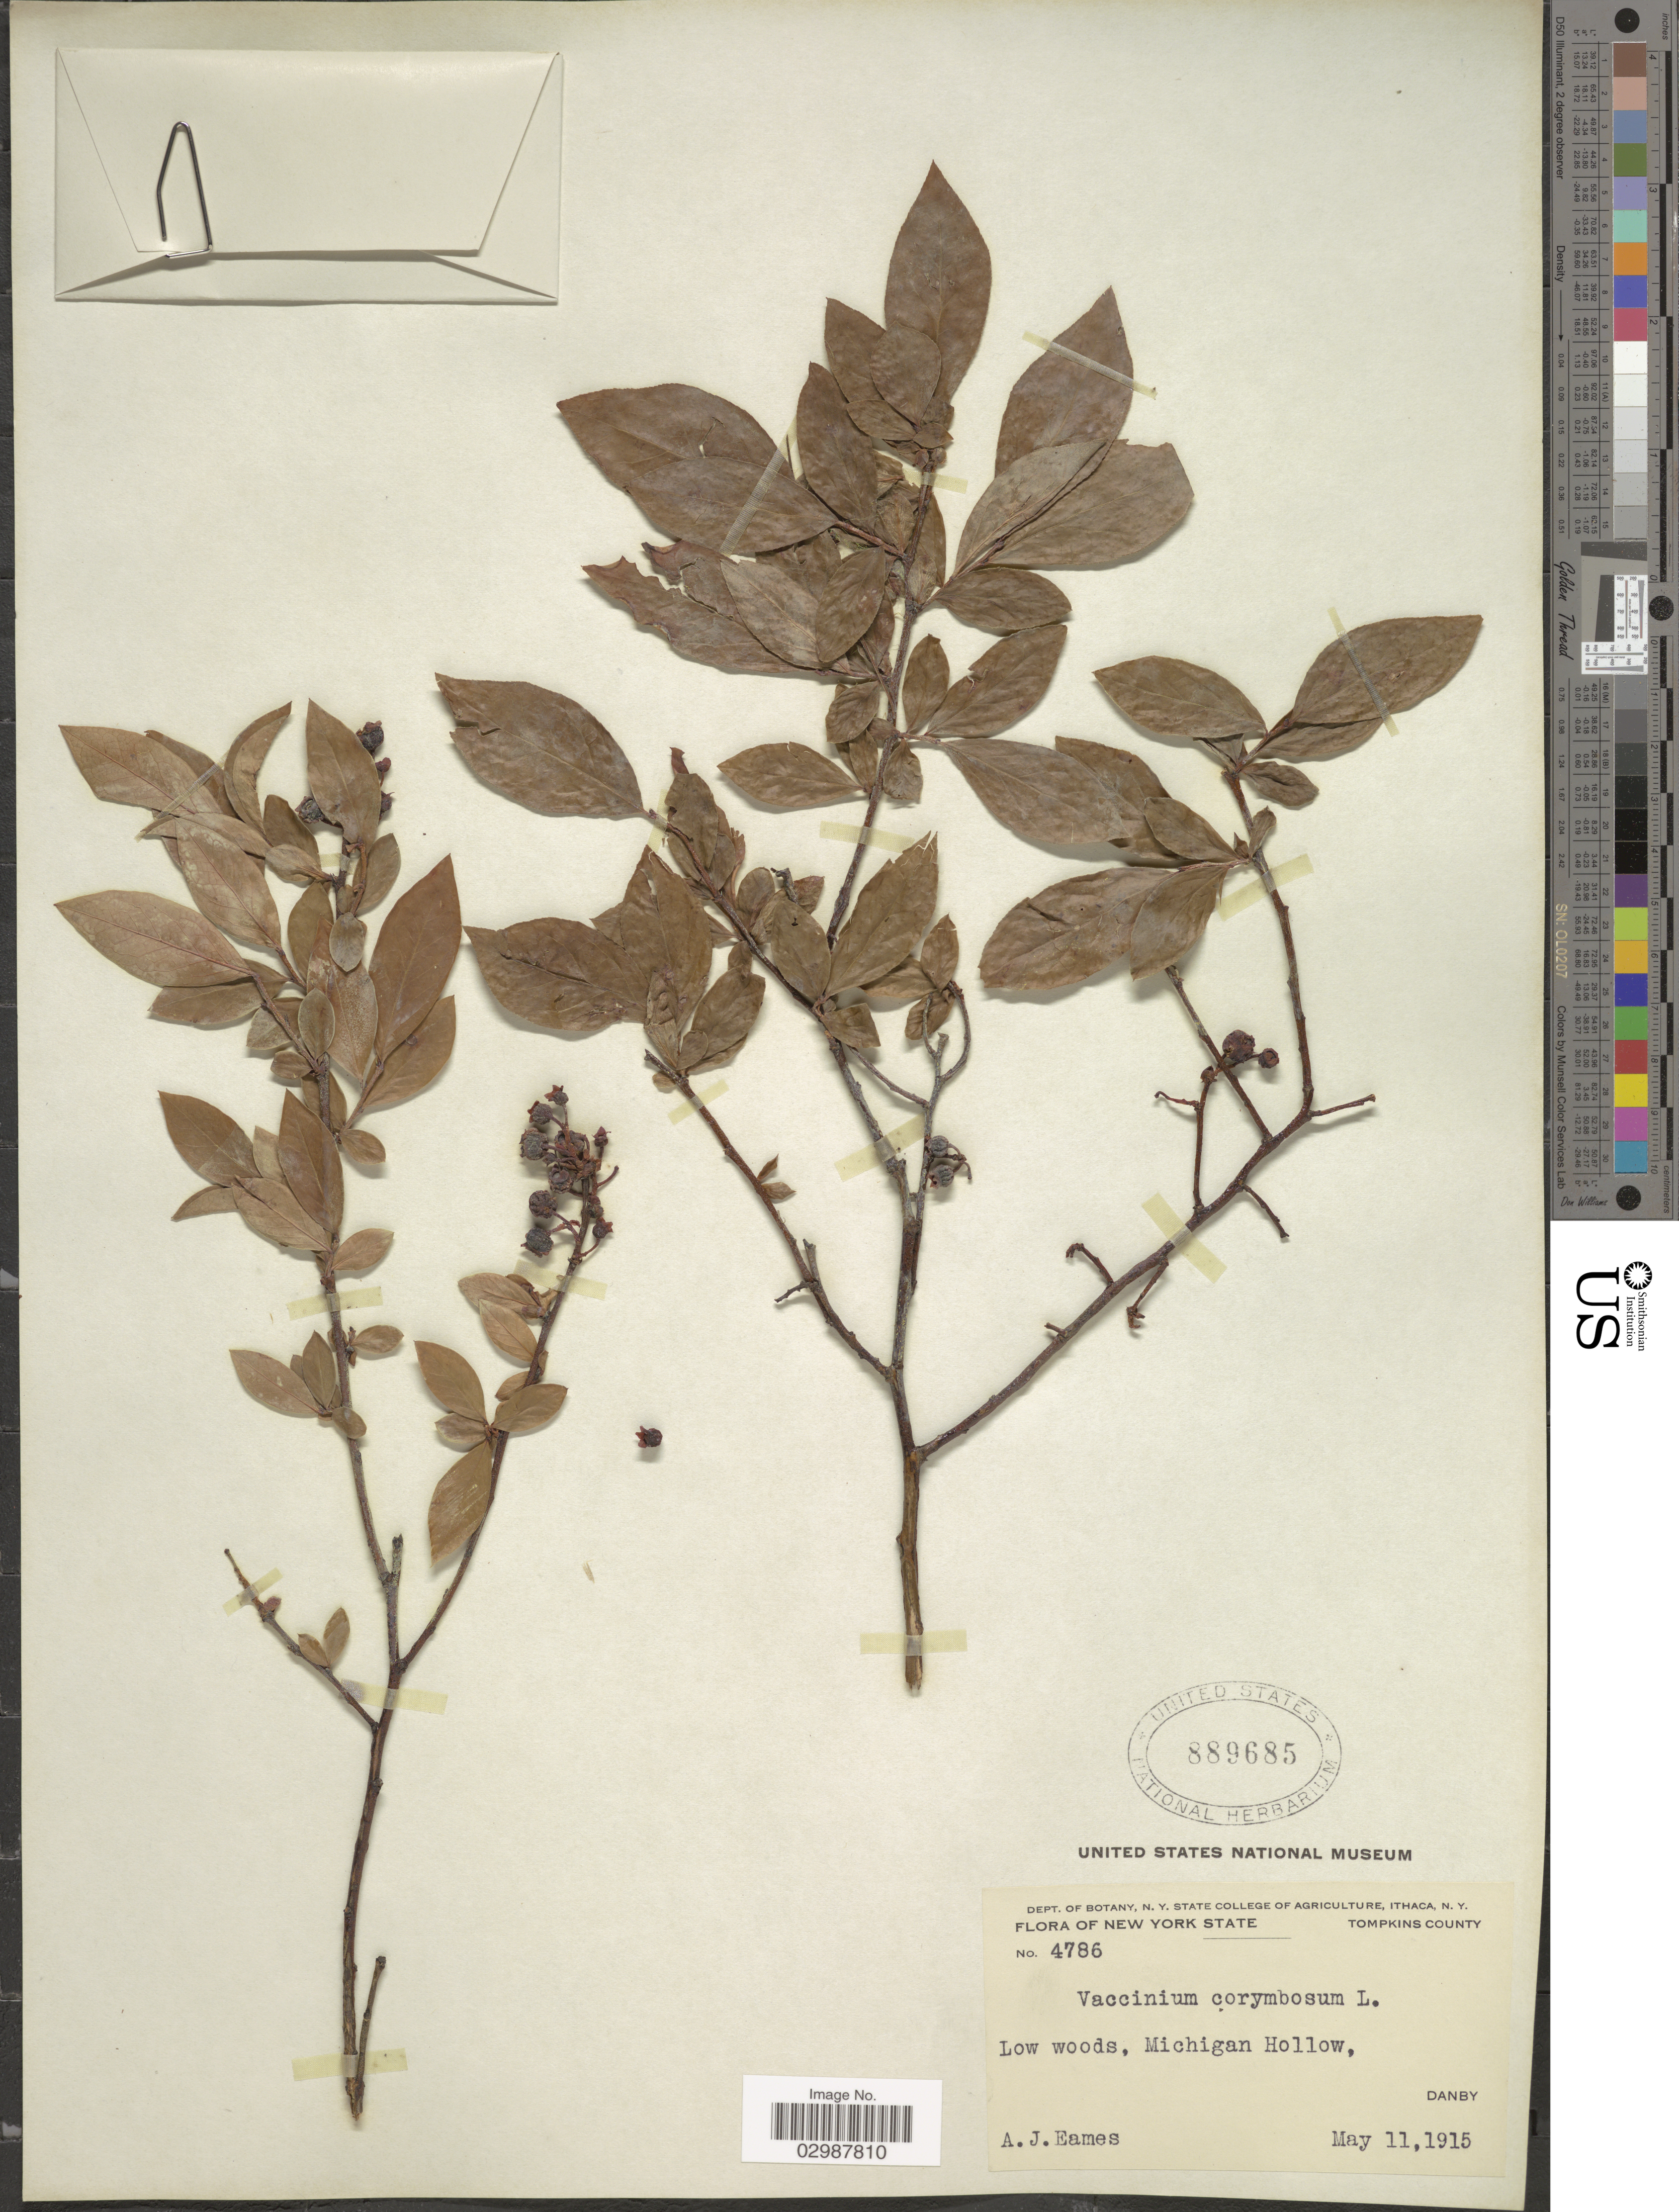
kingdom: Plantae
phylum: Tracheophyta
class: Magnoliopsida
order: Ericales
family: Ericaceae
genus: Vaccinium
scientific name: Vaccinium corymbosum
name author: L.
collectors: A. J. Eames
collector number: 4786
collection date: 1915-05-11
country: United States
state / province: New York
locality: Tompkins County. Michigan Hollow, Danby.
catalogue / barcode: US 889685